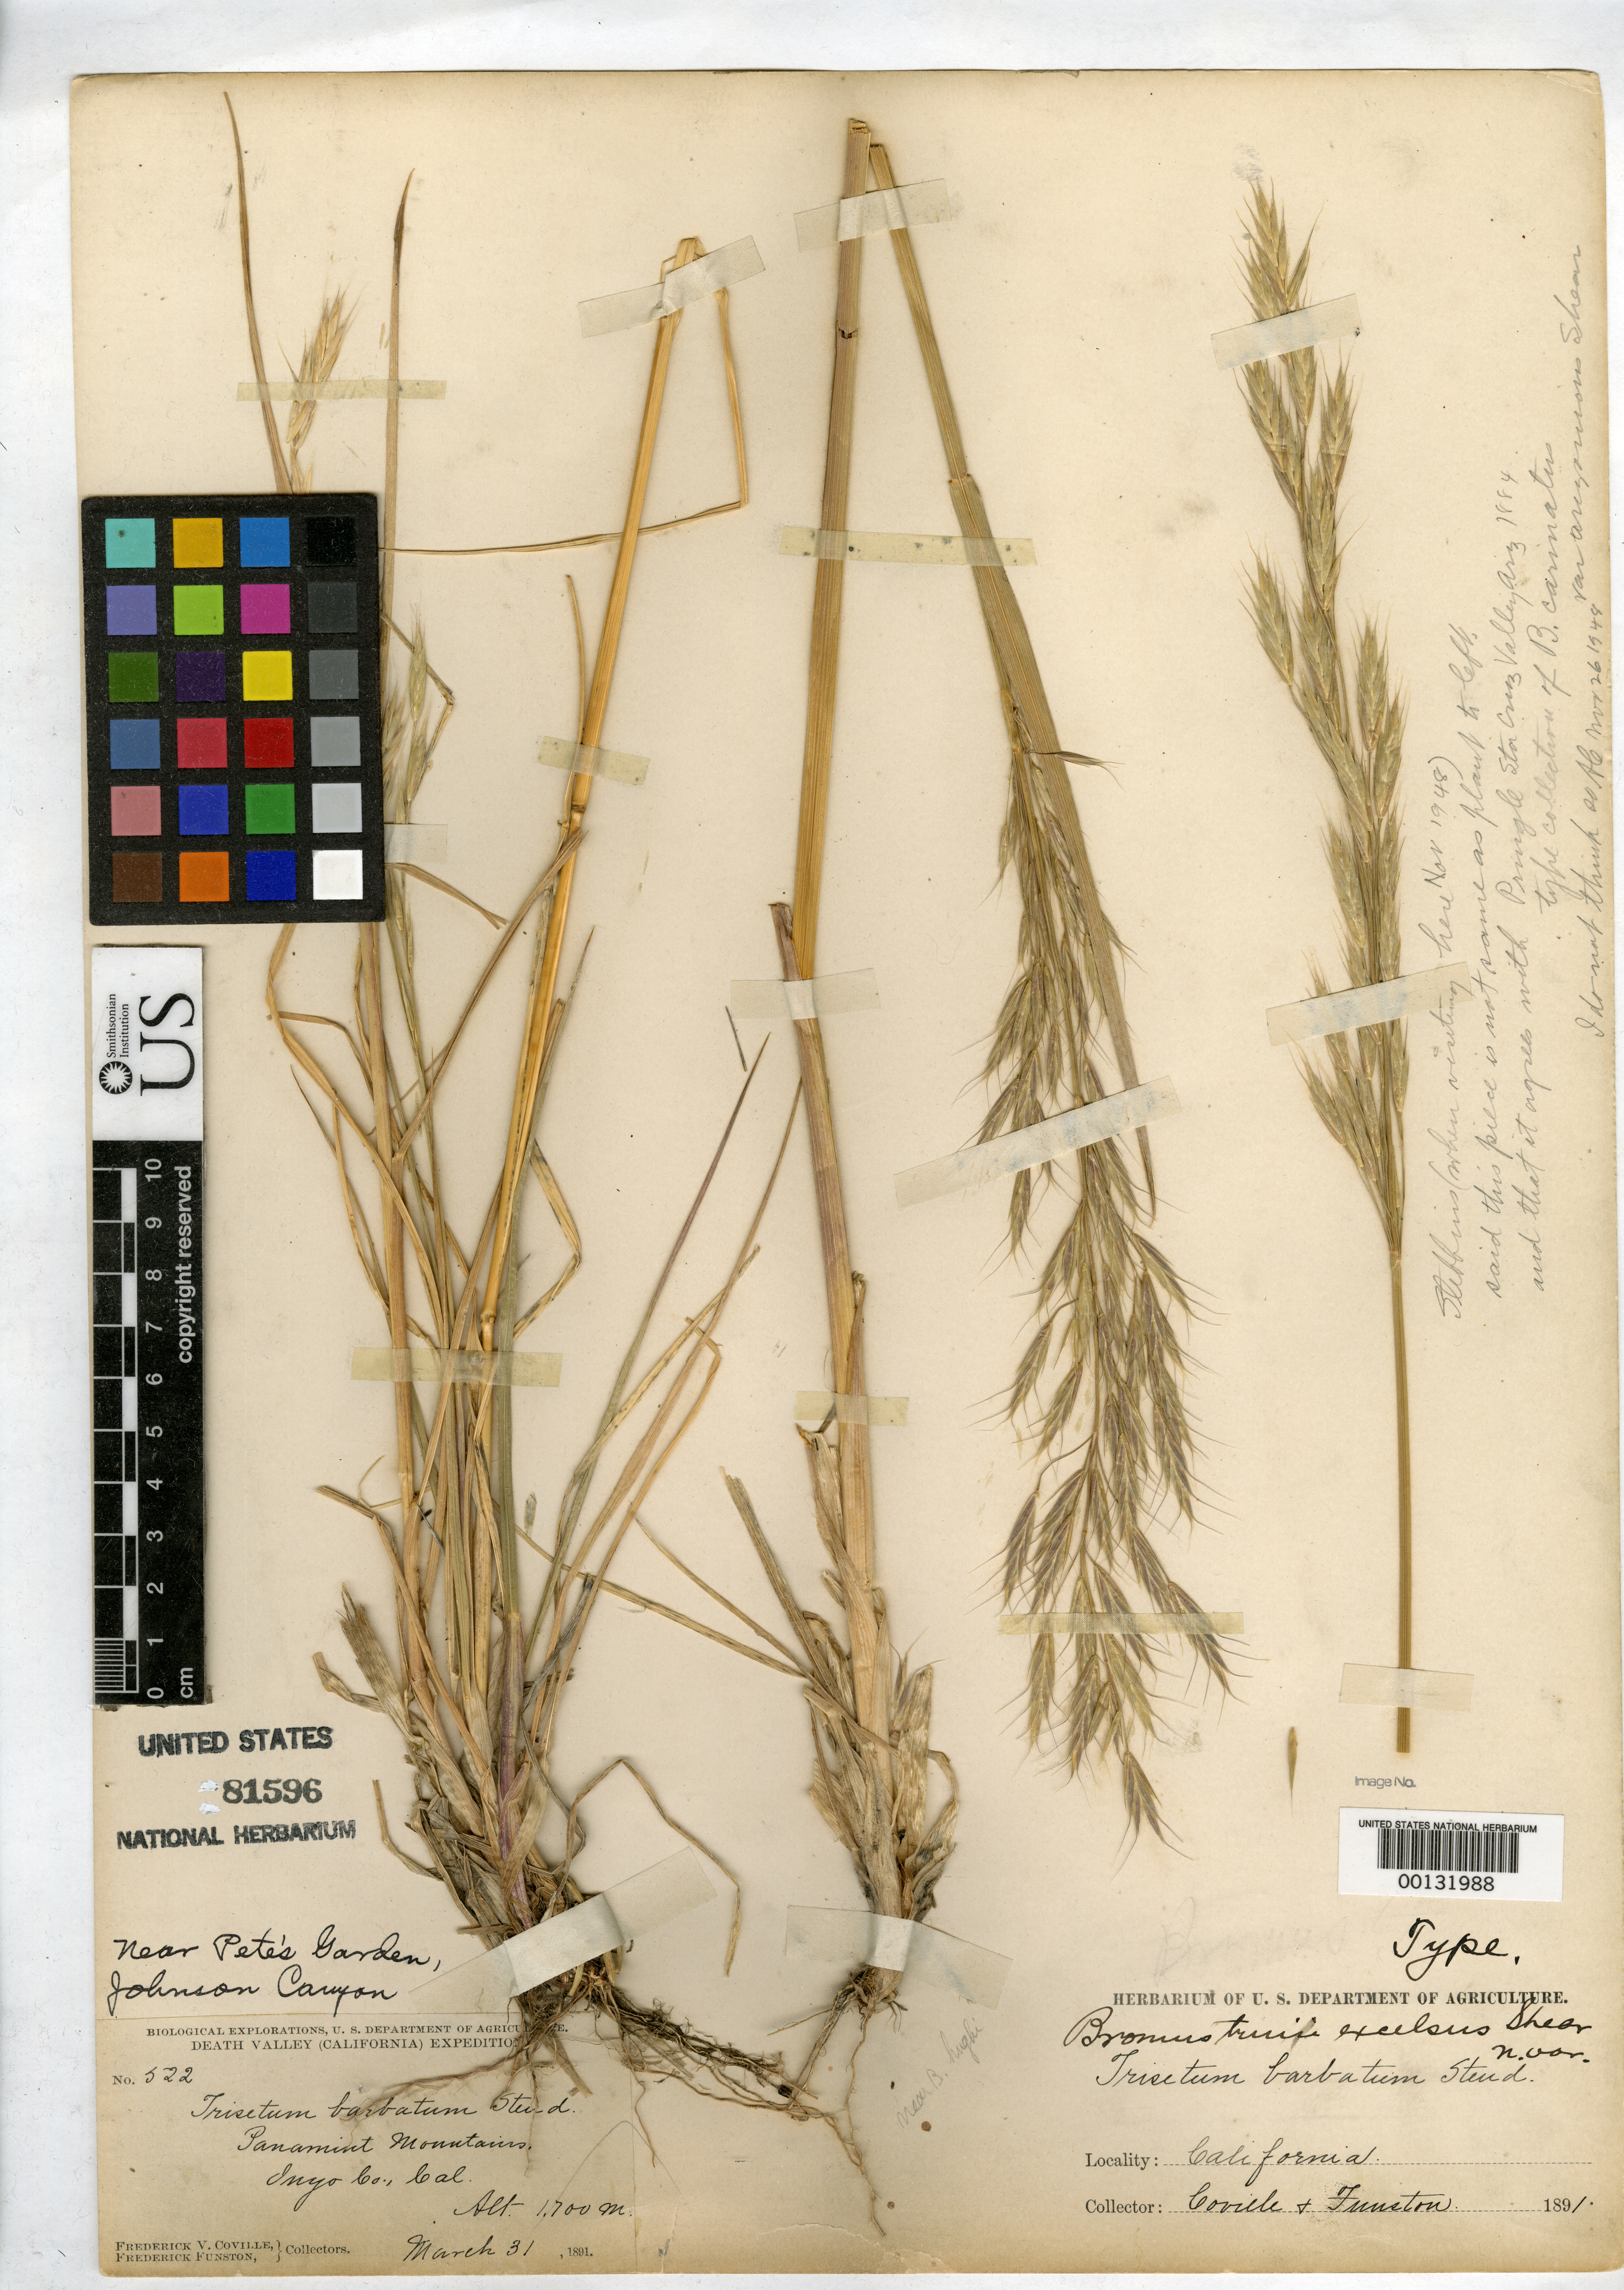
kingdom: Plantae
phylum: Tracheophyta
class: Liliopsida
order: Poales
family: Poaceae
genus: Bromus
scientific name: Bromus trinii var. excelsus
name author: Shear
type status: Holotype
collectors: F. V. Coville & F. Funston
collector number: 522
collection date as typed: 31 Mar 1891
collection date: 1891-03-31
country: United States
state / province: California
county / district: Inyo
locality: Panamint Mts.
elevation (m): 1700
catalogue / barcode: US 81596